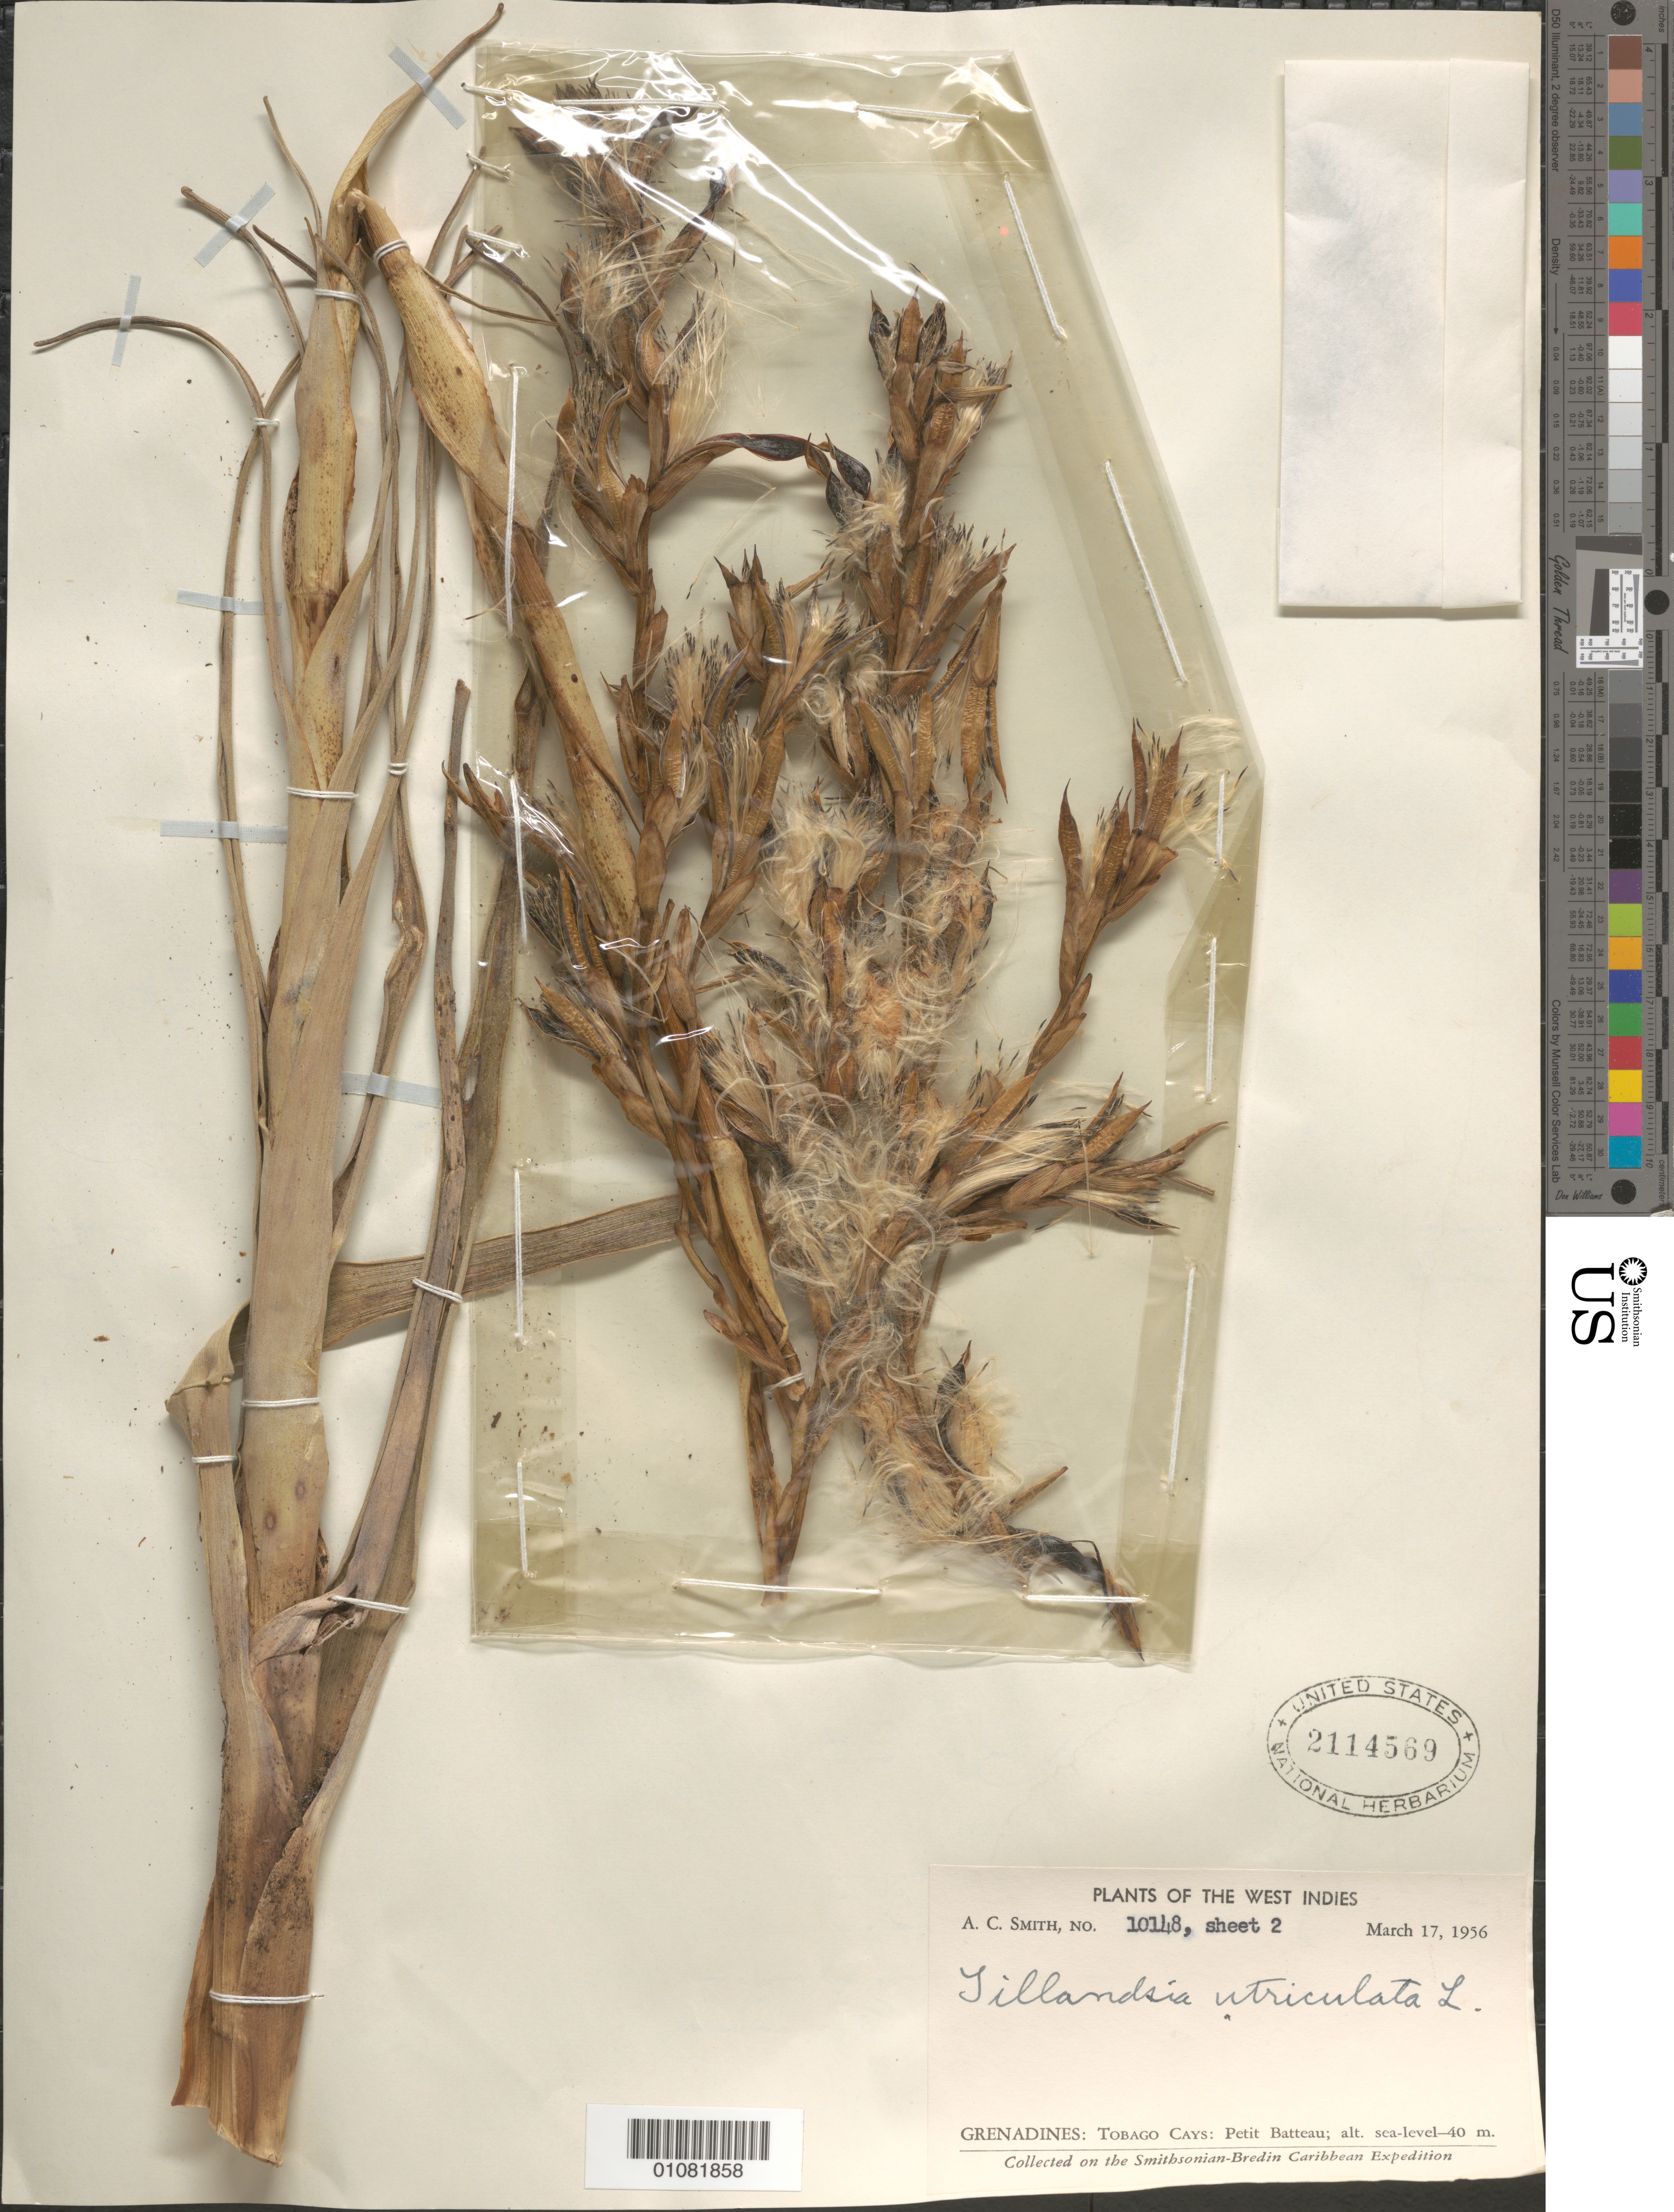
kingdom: Plantae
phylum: Tracheophyta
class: Liliopsida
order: Poales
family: Bromeliaceae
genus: Tillandsia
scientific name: Tillandsia utriculata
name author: L.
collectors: A. C. Smith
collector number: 10148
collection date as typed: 17 Mar 1956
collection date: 1956-03-17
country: St. Vincent - Grenadines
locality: Grenadines: Tobago Cays: Petit Bateau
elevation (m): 0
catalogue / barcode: US 2114569